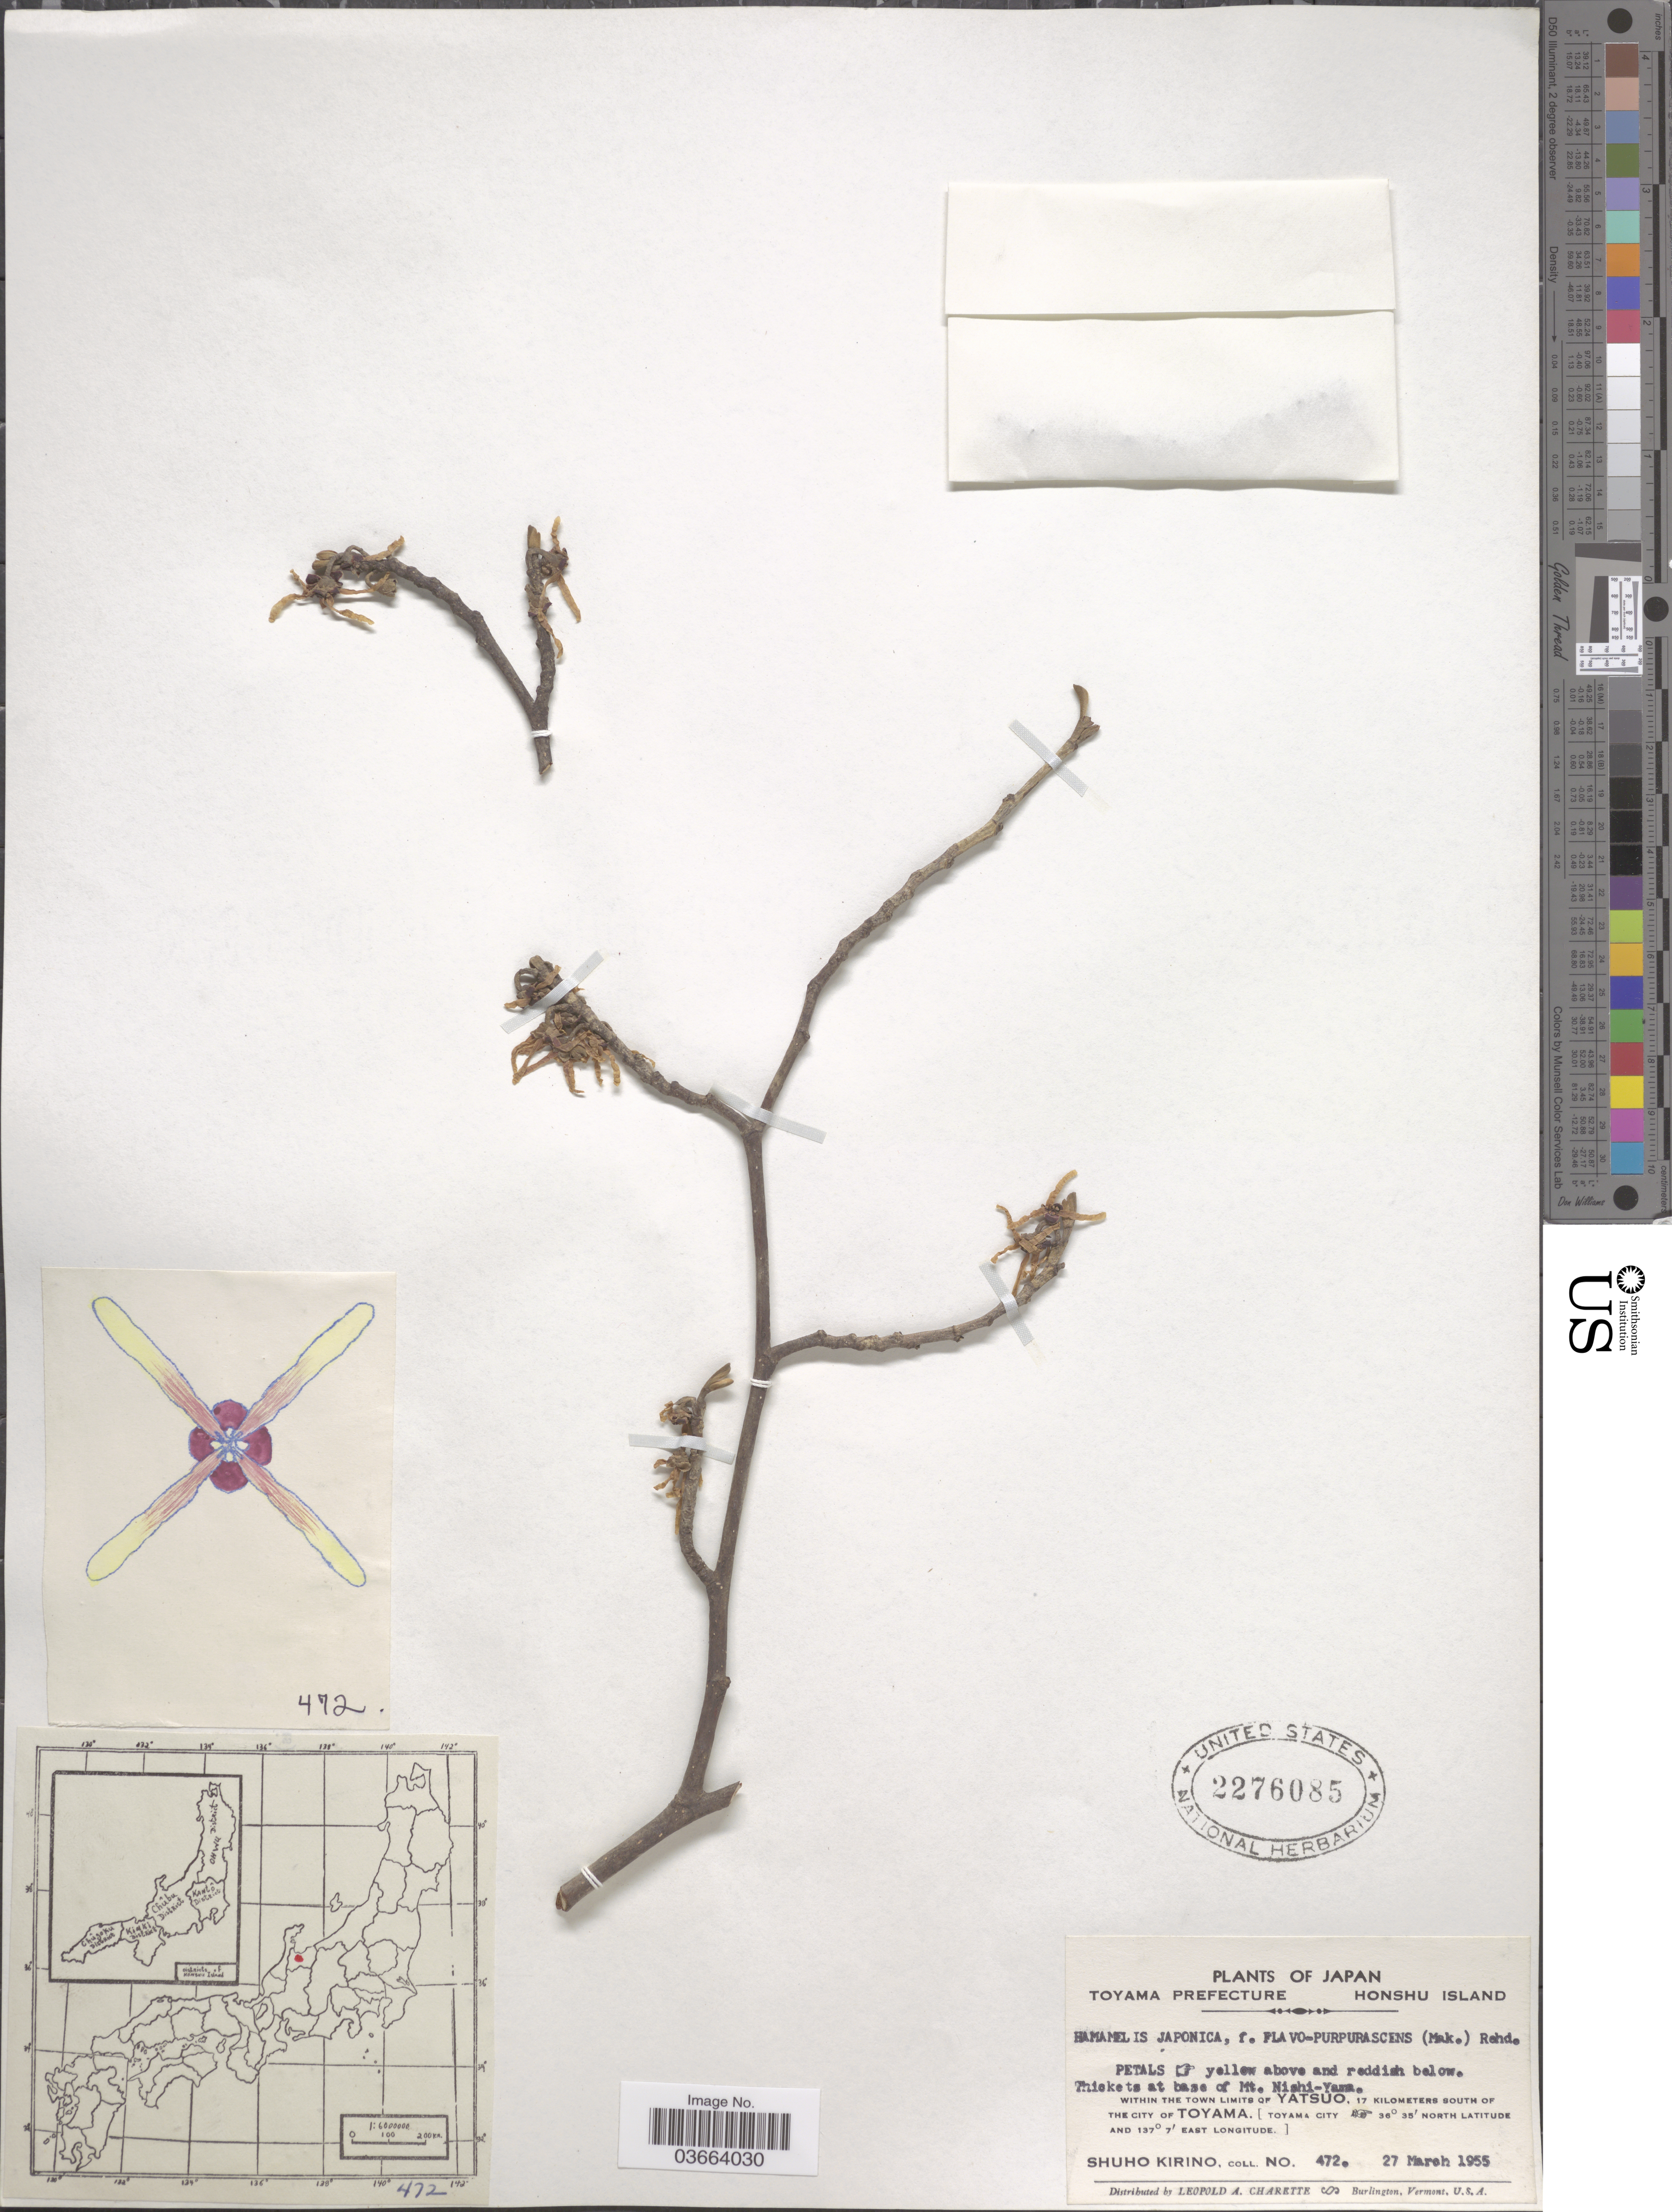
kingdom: Plantae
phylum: Tracheophyta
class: Magnoliopsida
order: Saxifragales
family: Hamamelidaceae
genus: Hamamelis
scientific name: Hamamelis japonica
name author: Siebold & Zucc.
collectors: S. Kirino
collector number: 472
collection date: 1955-03-27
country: Japan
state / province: Toyama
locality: Honshu Island. Toyama Prefecture. Thickets at base of Mt. Nishi-Yama. Within the town limits of Yatsuo, 17 kilometers south of the city of Toyama. [Toyama City].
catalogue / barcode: US 2276085